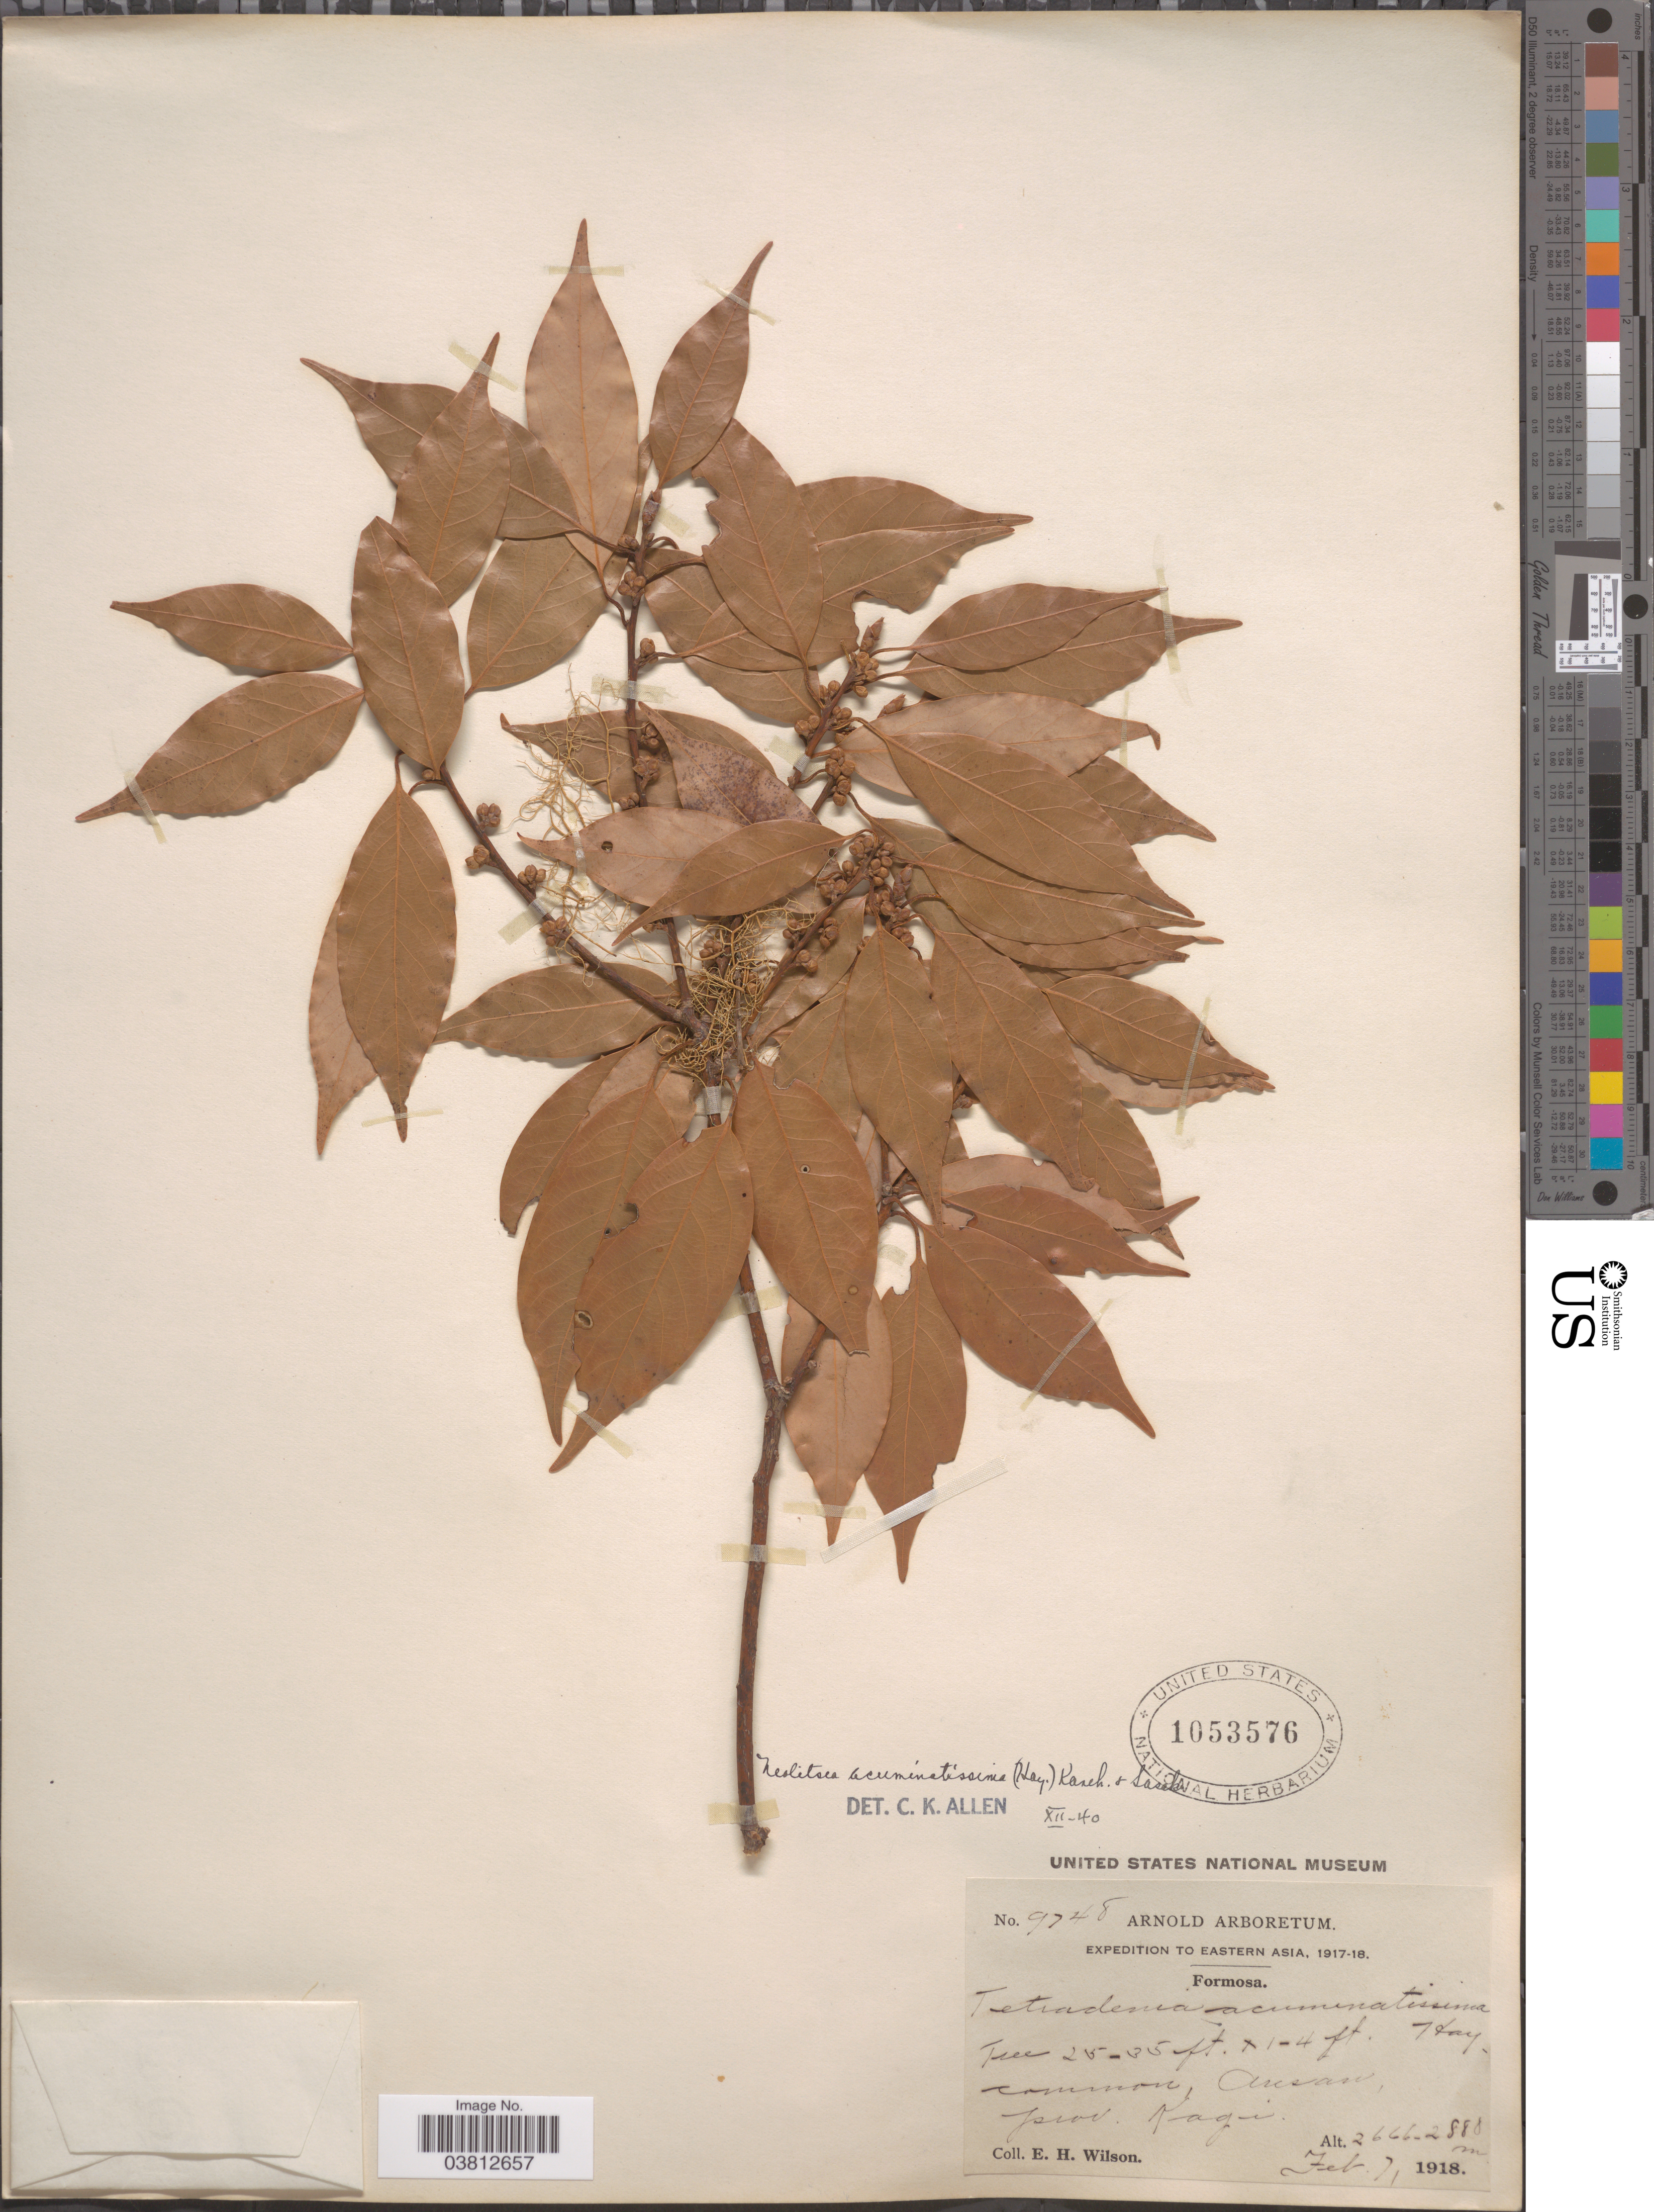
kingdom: Plantae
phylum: Tracheophyta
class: Magnoliopsida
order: Laurales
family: Lauraceae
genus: Neolitsea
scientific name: Neolitsea acuminatissima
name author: (Hayata) Kaneh. & Sasaki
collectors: E. Wilson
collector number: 9748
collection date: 1918-02-07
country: Taiwan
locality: Eastern Asia. Formosa. Arisan, Prov. Kagi.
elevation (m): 2666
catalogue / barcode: US 1053576